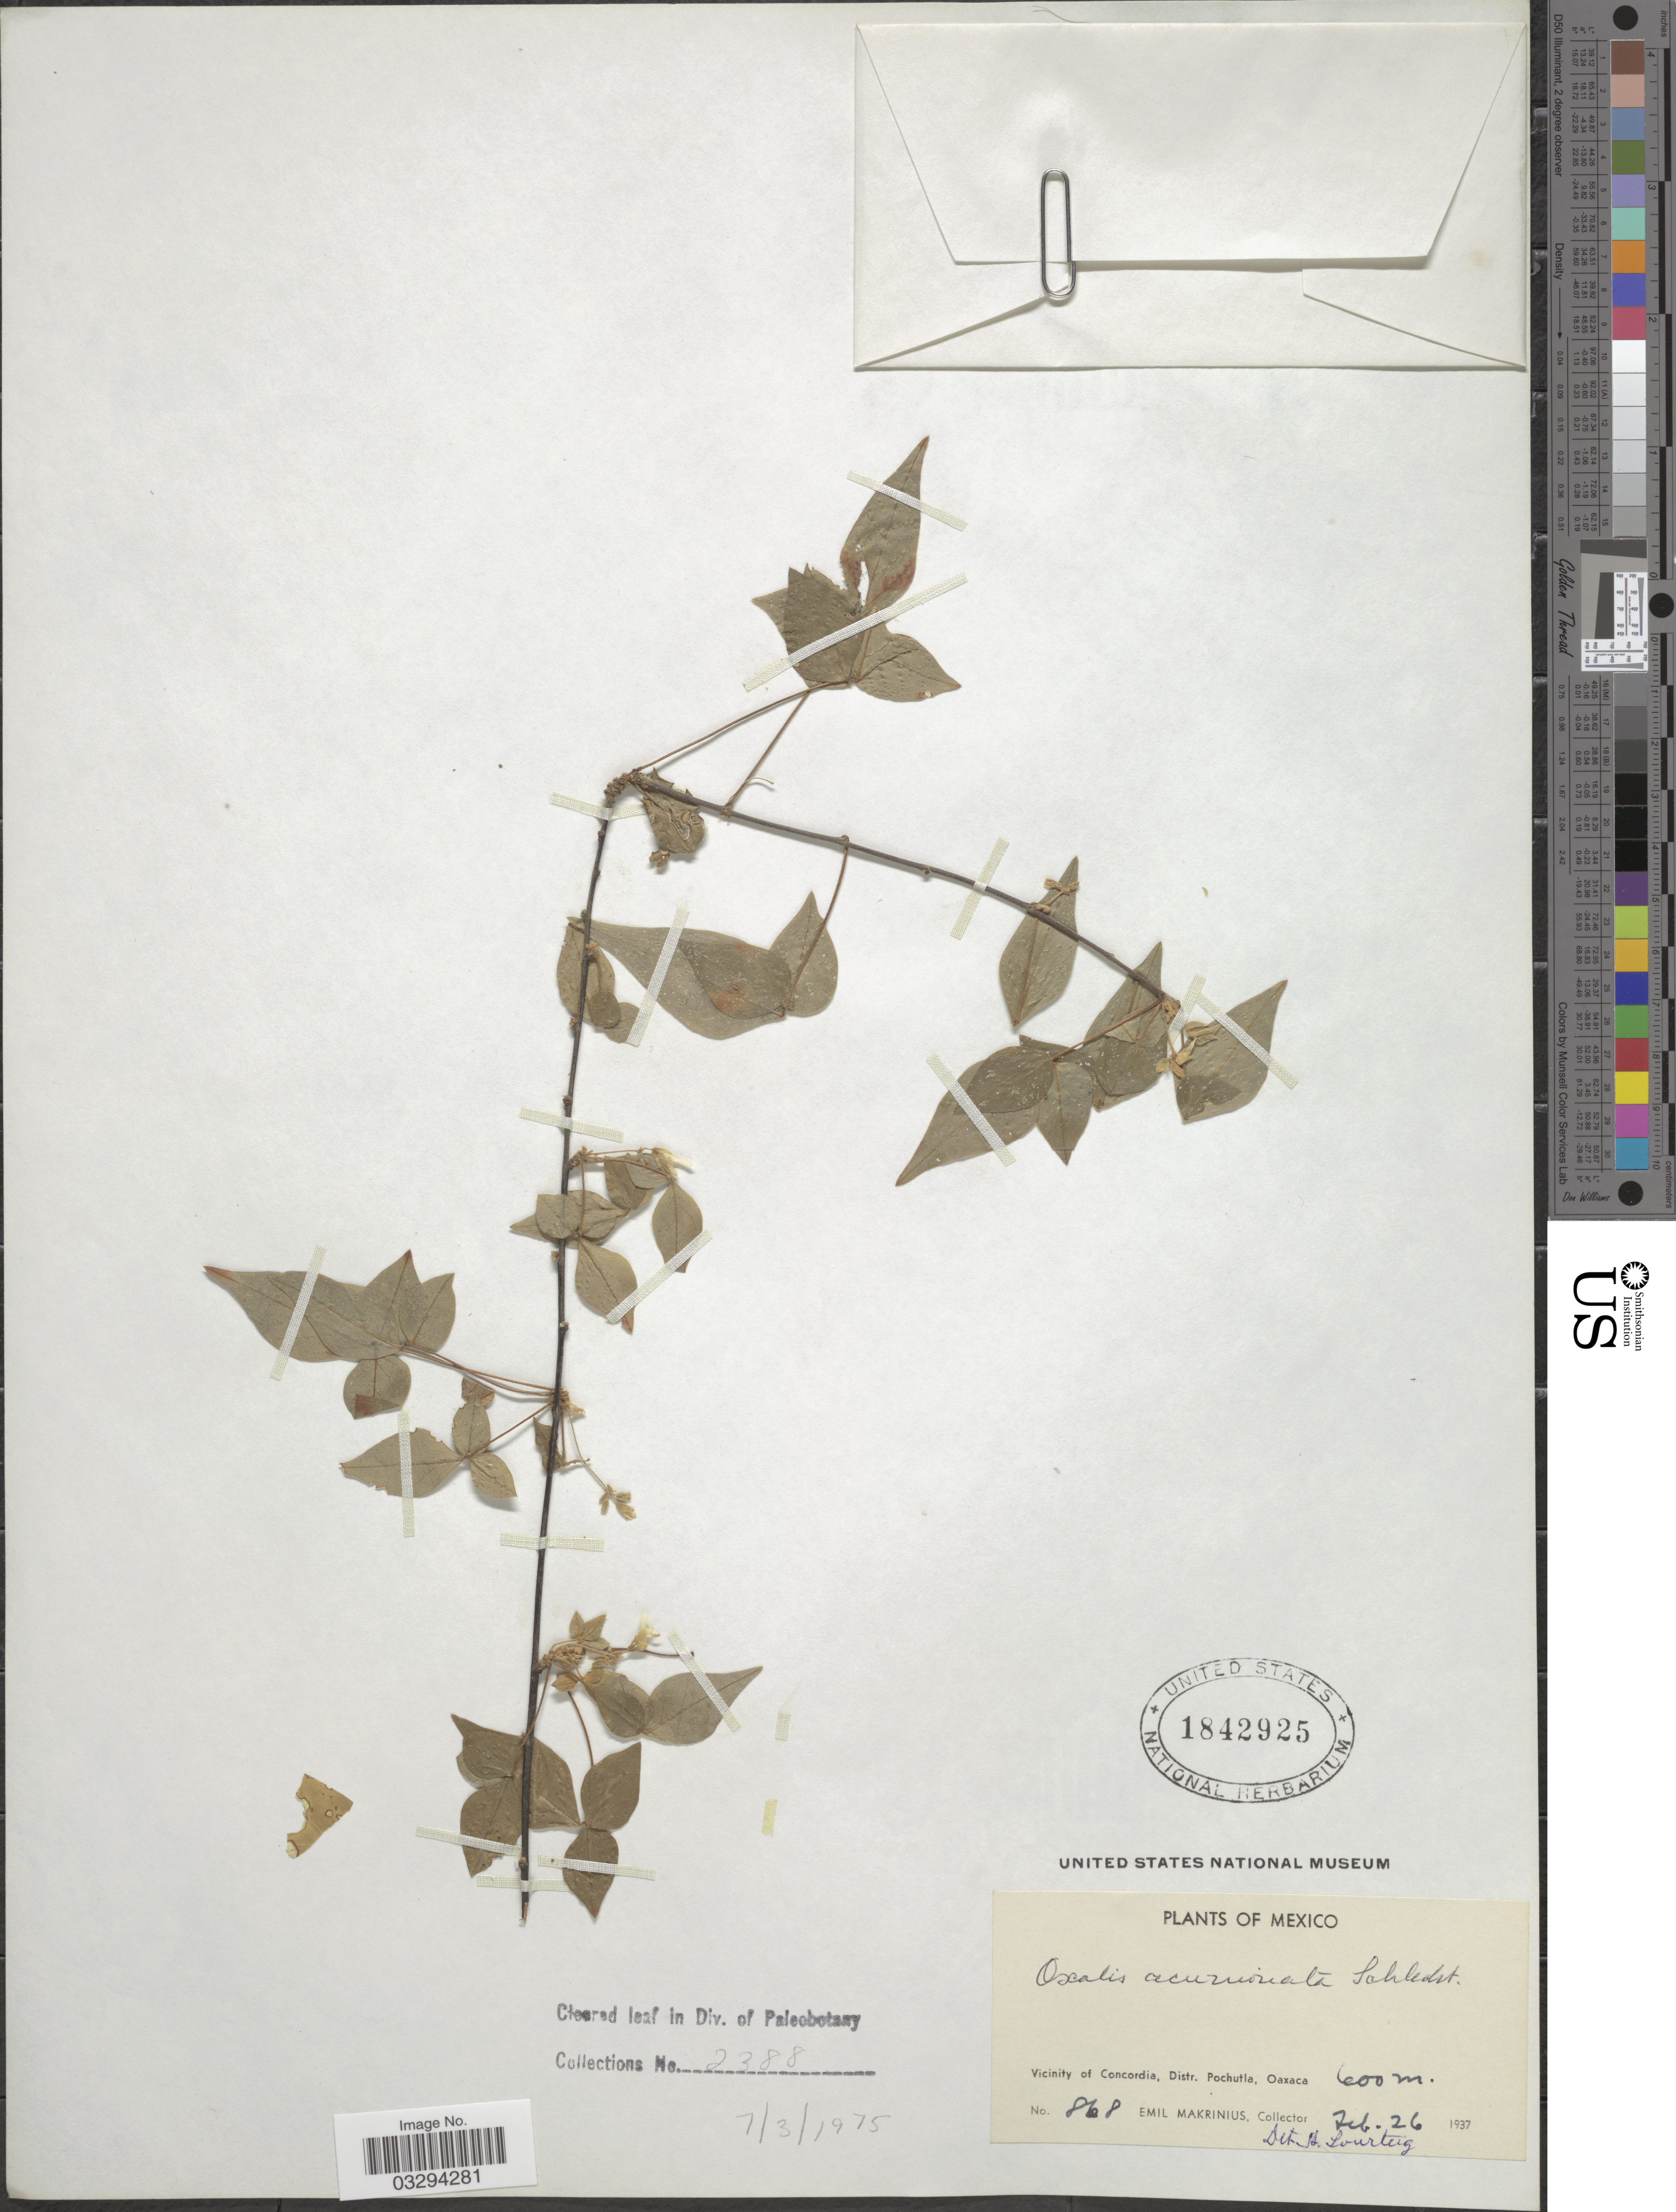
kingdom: Plantae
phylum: Tracheophyta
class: Magnoliopsida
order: Oxalidales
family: Oxalidaceae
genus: Oxalis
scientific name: Oxalis acuminata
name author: Schltdl. & Cham.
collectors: E. Makrinius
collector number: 868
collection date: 1937-02-26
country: Mexico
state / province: Oaxaca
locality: Vicinity of Concordia, Distr. Pochutla.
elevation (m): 600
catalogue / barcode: US 1842925